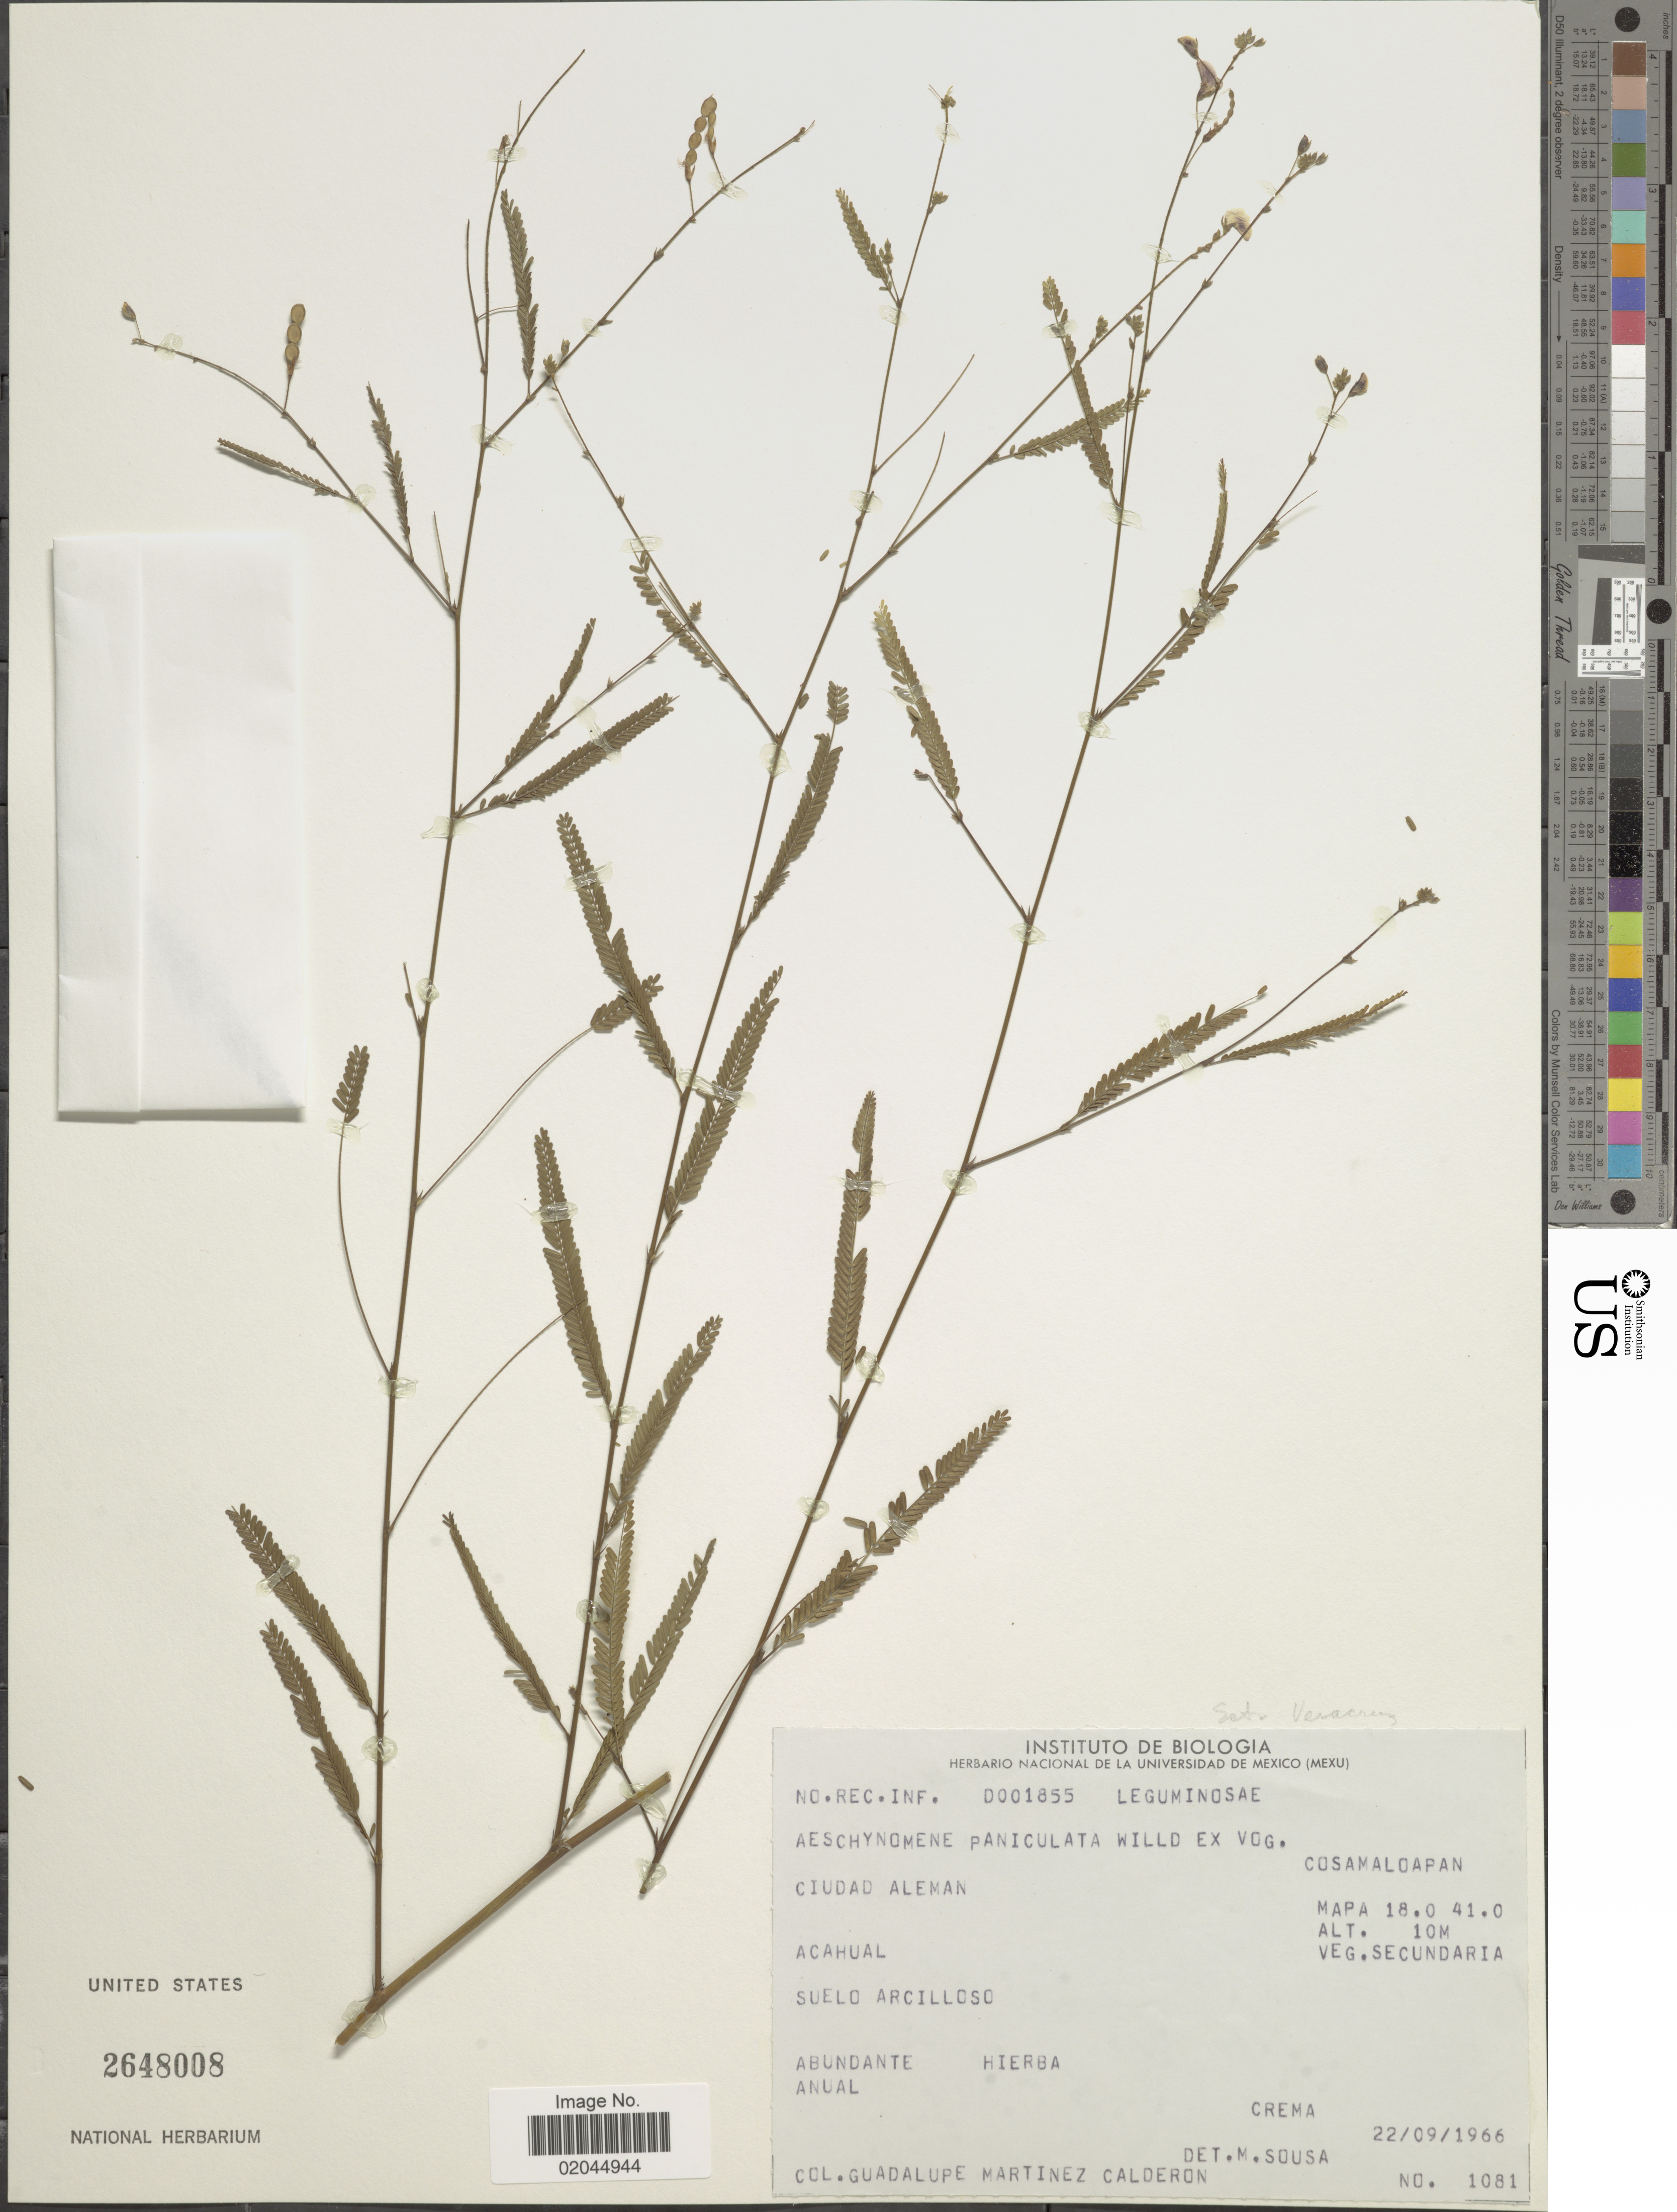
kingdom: Plantae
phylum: Tracheophyta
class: Magnoliopsida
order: Fabales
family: Fabaceae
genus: Aeschynomene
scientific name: Aeschynomene paniculata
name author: Vogel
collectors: G. Martínez Calderón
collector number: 1081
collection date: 1966-09-22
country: Mexico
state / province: Veracruz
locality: Ciudad Aleman, Cosamaloapan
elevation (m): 10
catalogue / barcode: US 2648008